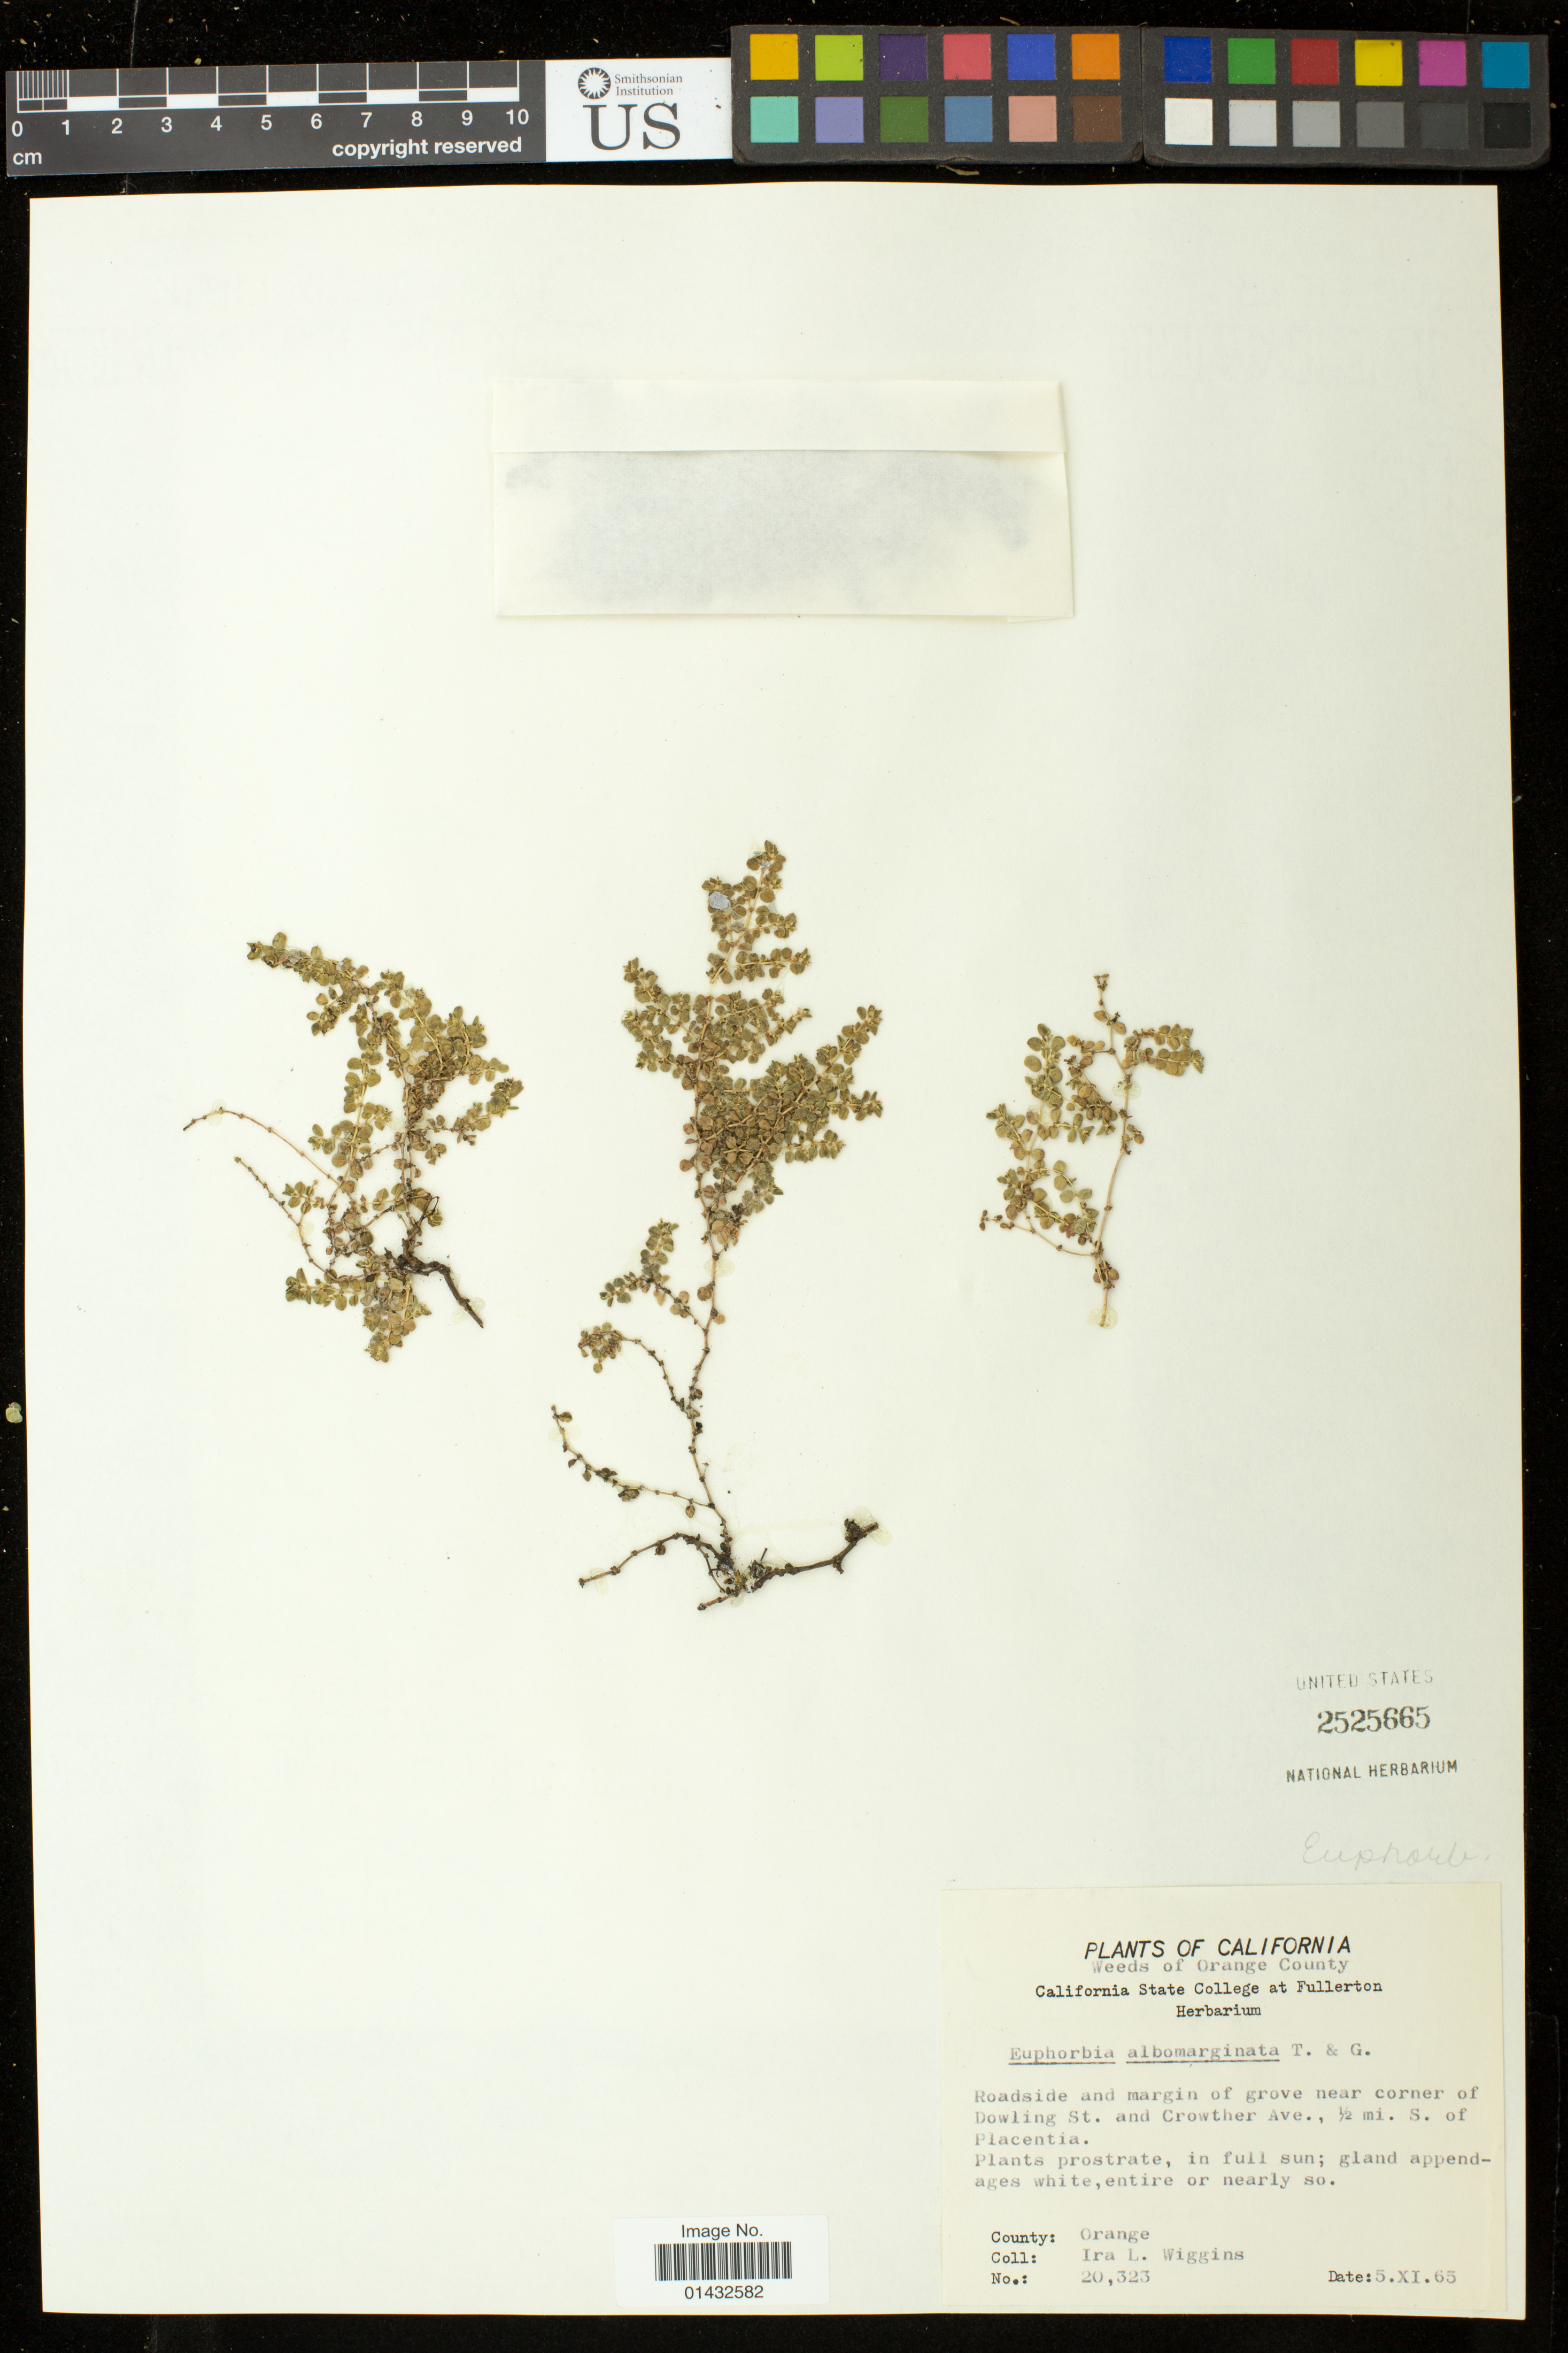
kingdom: Plantae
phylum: Tracheophyta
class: Magnoliopsida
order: Malpighiales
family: Euphorbiaceae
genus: Euphorbia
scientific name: Euphorbia albomarginata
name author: Torr. & A. Gray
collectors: I. L. Wiggins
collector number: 20323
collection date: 1965-11-05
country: United States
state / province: California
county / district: Orange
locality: Near corner of Dowling St. and Crowther Ave., 1/2 mi. S. of Placentia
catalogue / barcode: US 2525665